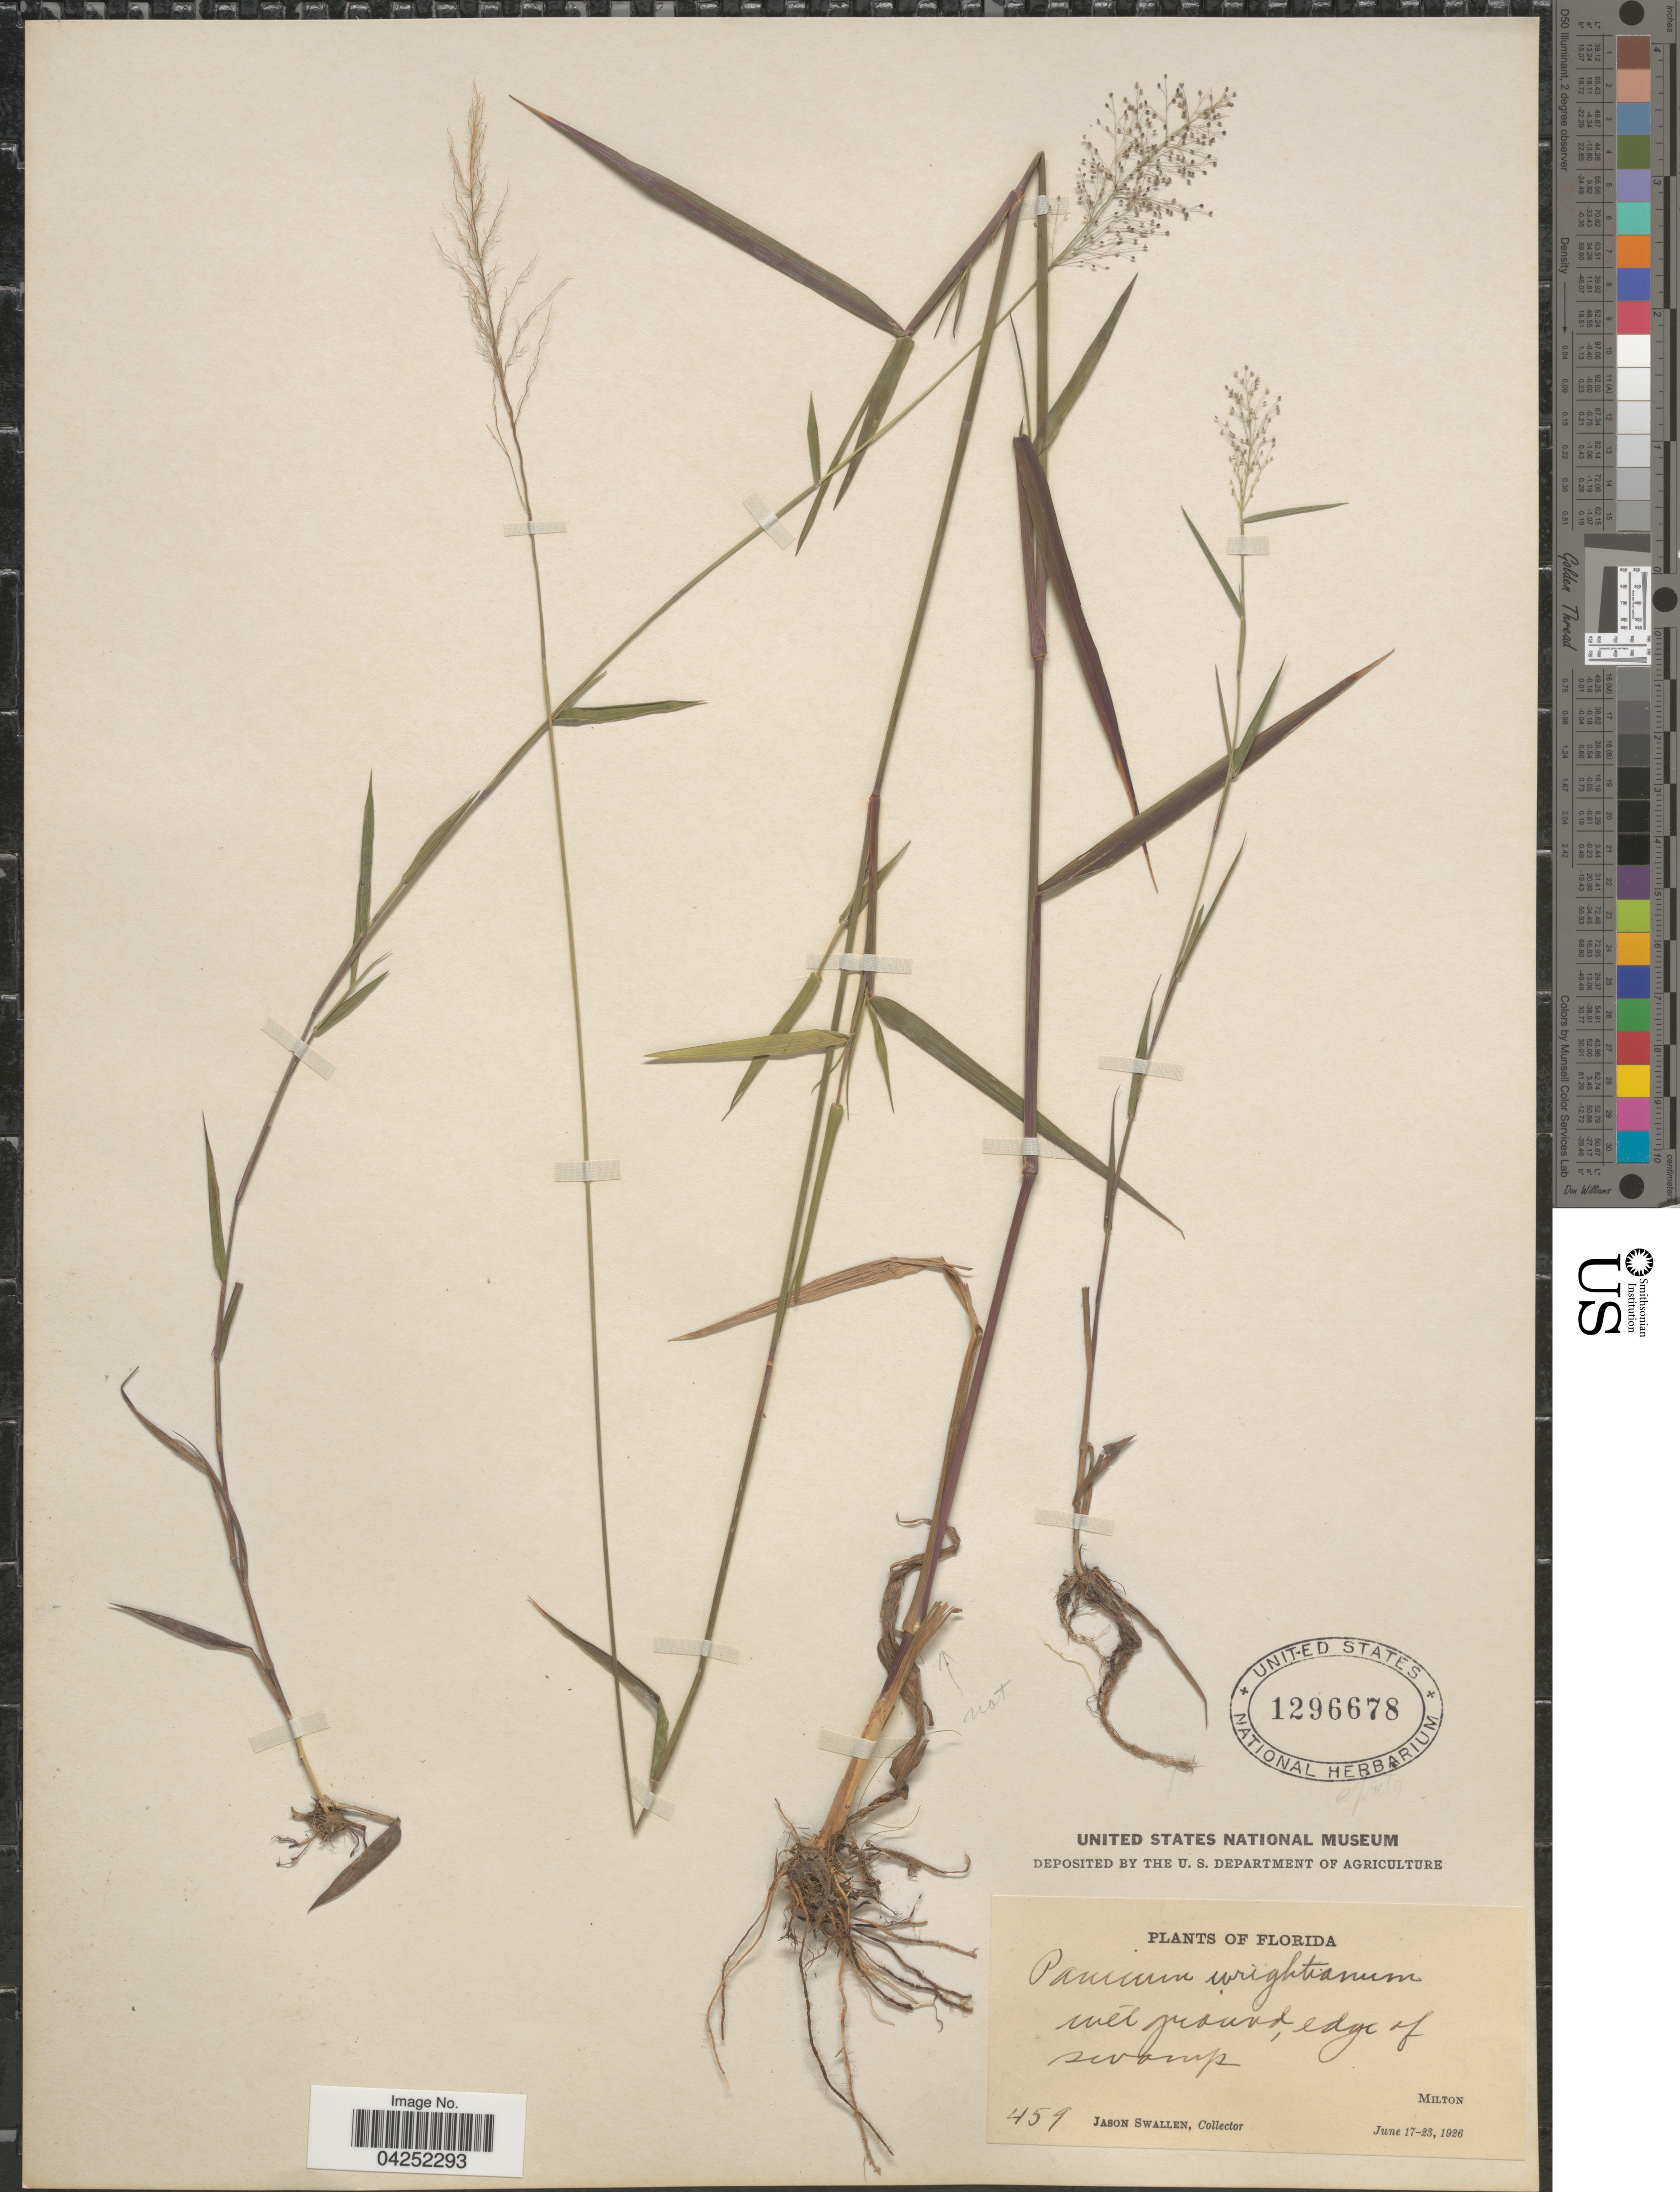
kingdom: Plantae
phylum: Tracheophyta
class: Liliopsida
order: Poales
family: Poaceae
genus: Dichanthelium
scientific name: Dichanthelium acuminatum var. longiligulatum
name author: (Nash) Gould & C.A. Clark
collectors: J. R. Swallen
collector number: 459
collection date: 1926-06-17/1926-06-23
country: United States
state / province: Florida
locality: Wet ground, edge of swamp. Milton.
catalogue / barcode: US 1296678